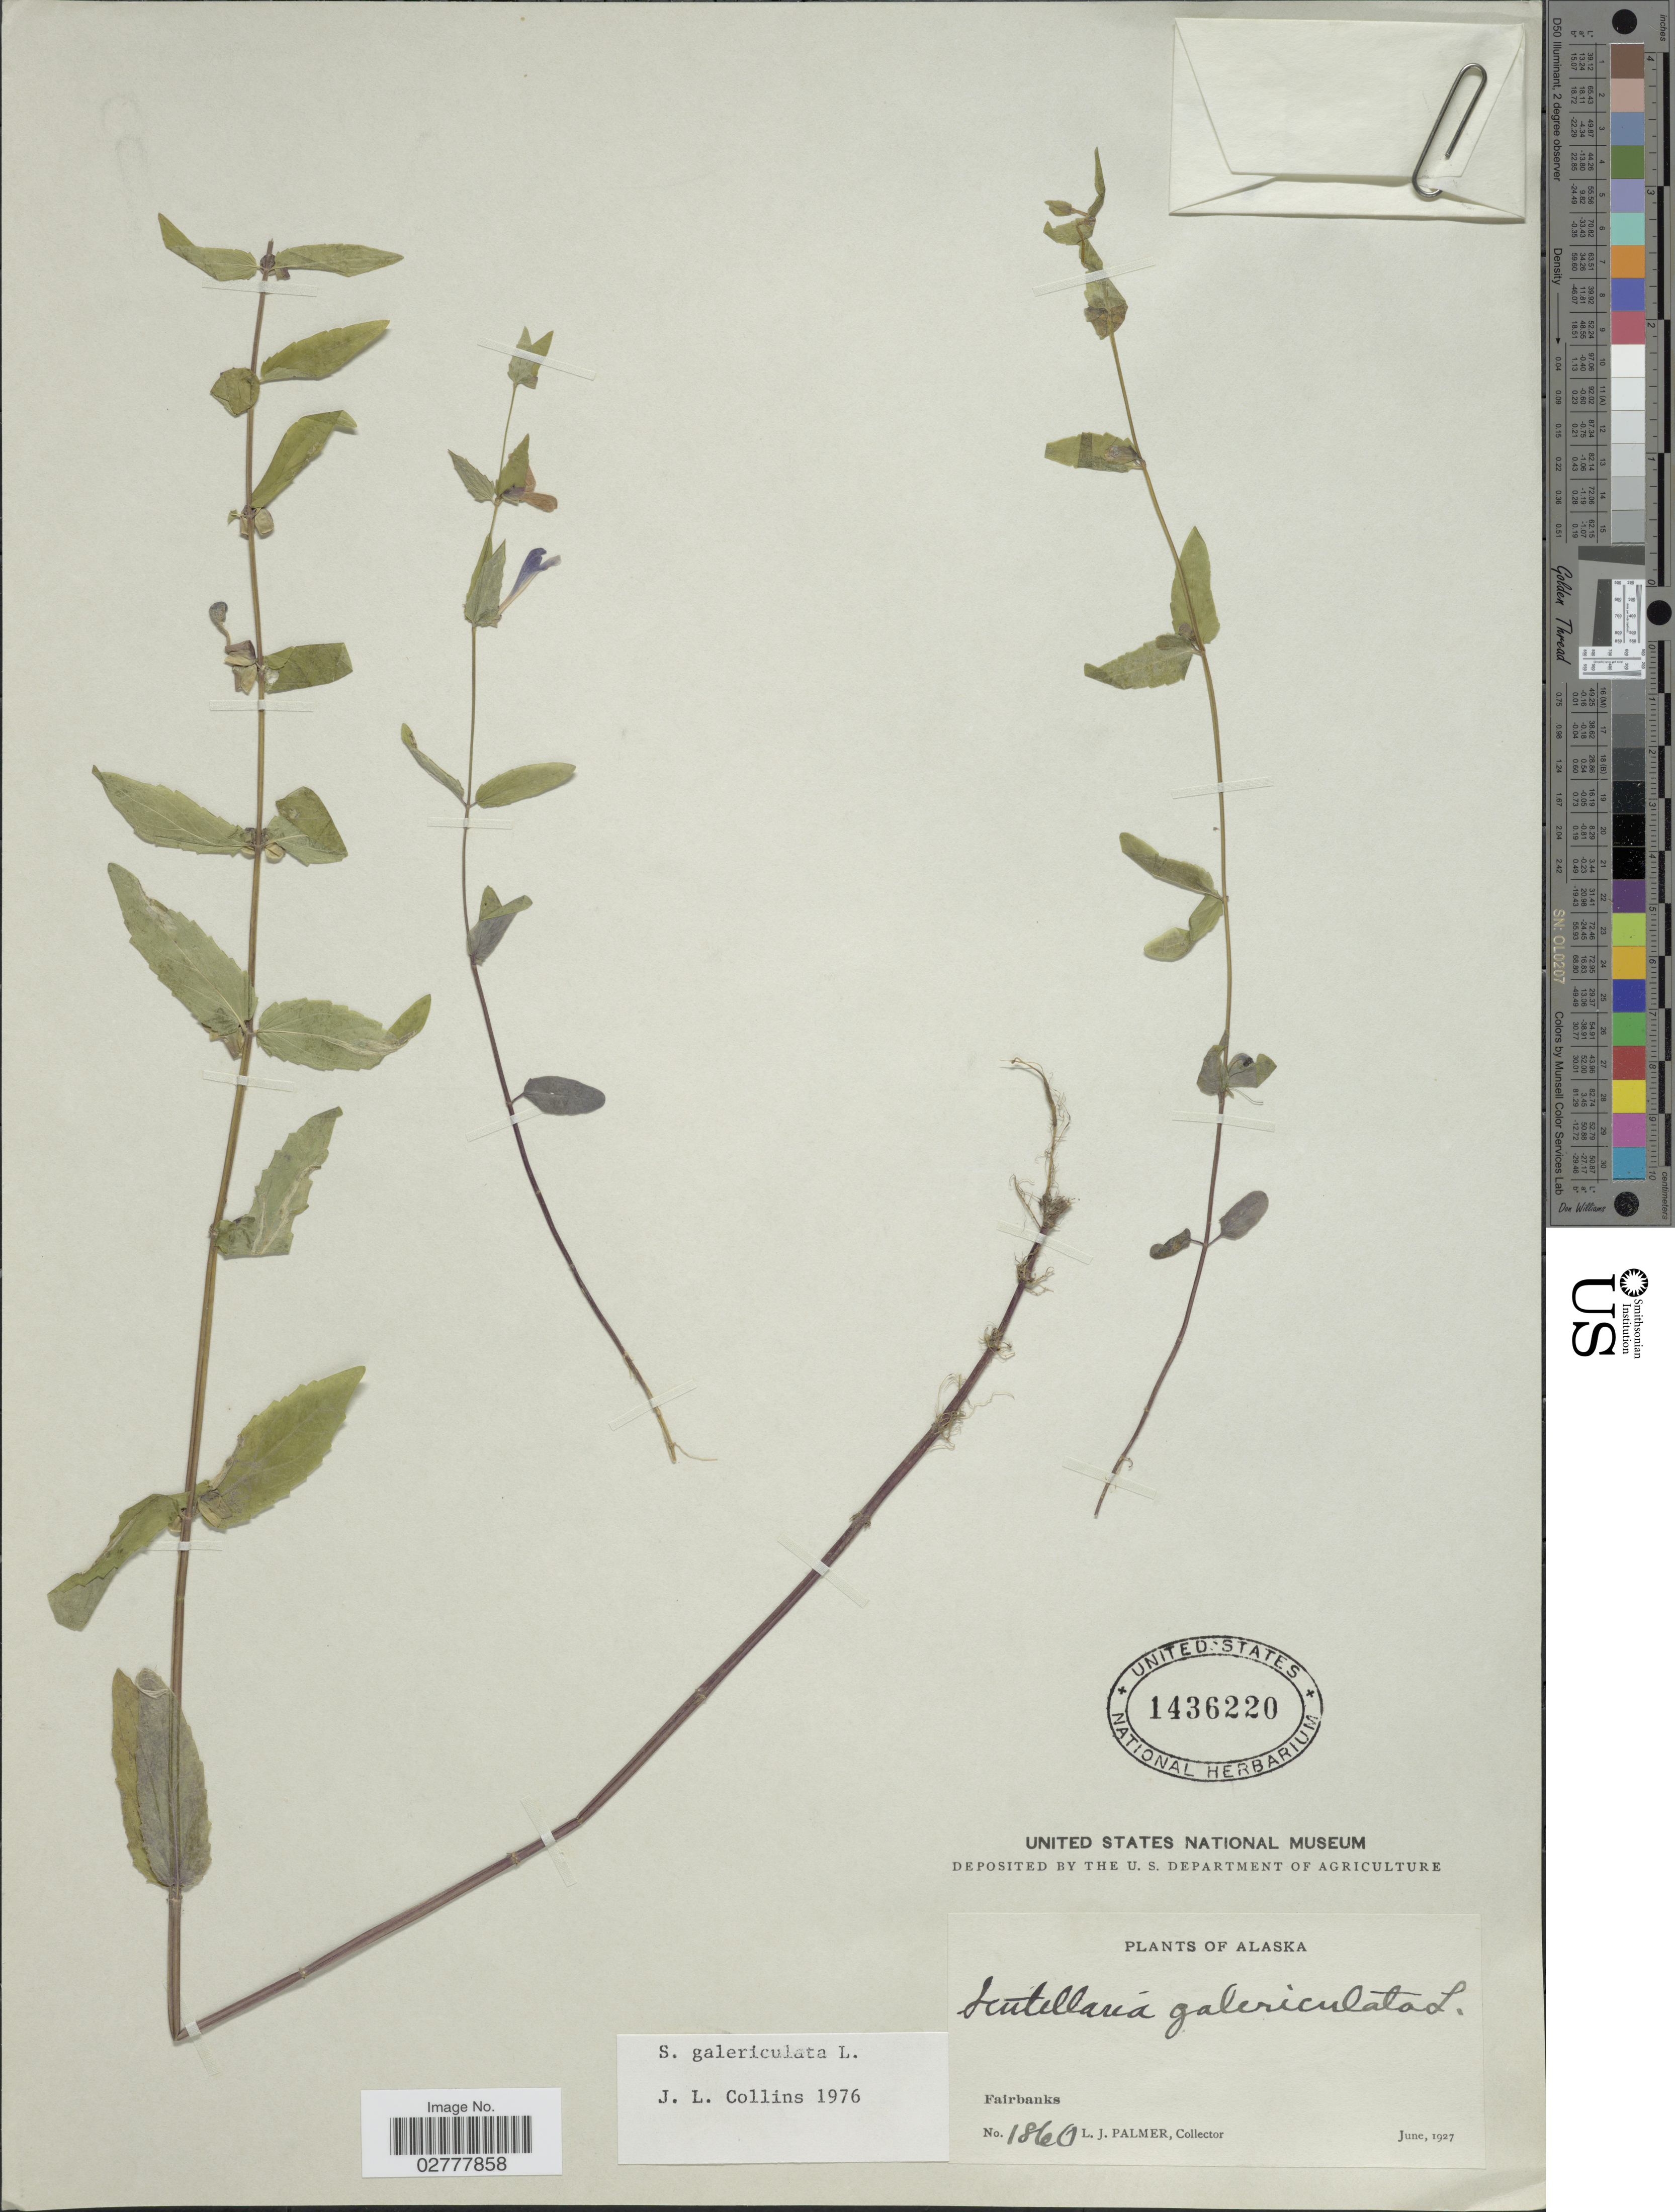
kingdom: Plantae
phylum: Tracheophyta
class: Magnoliopsida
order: Lamiales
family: Lamiaceae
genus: Scutellaria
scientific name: Scutellaria galericulata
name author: L.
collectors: L. J. Palmer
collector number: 1860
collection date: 1927-06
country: United States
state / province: Alaska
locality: Fairbanks.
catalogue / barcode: US 1436220